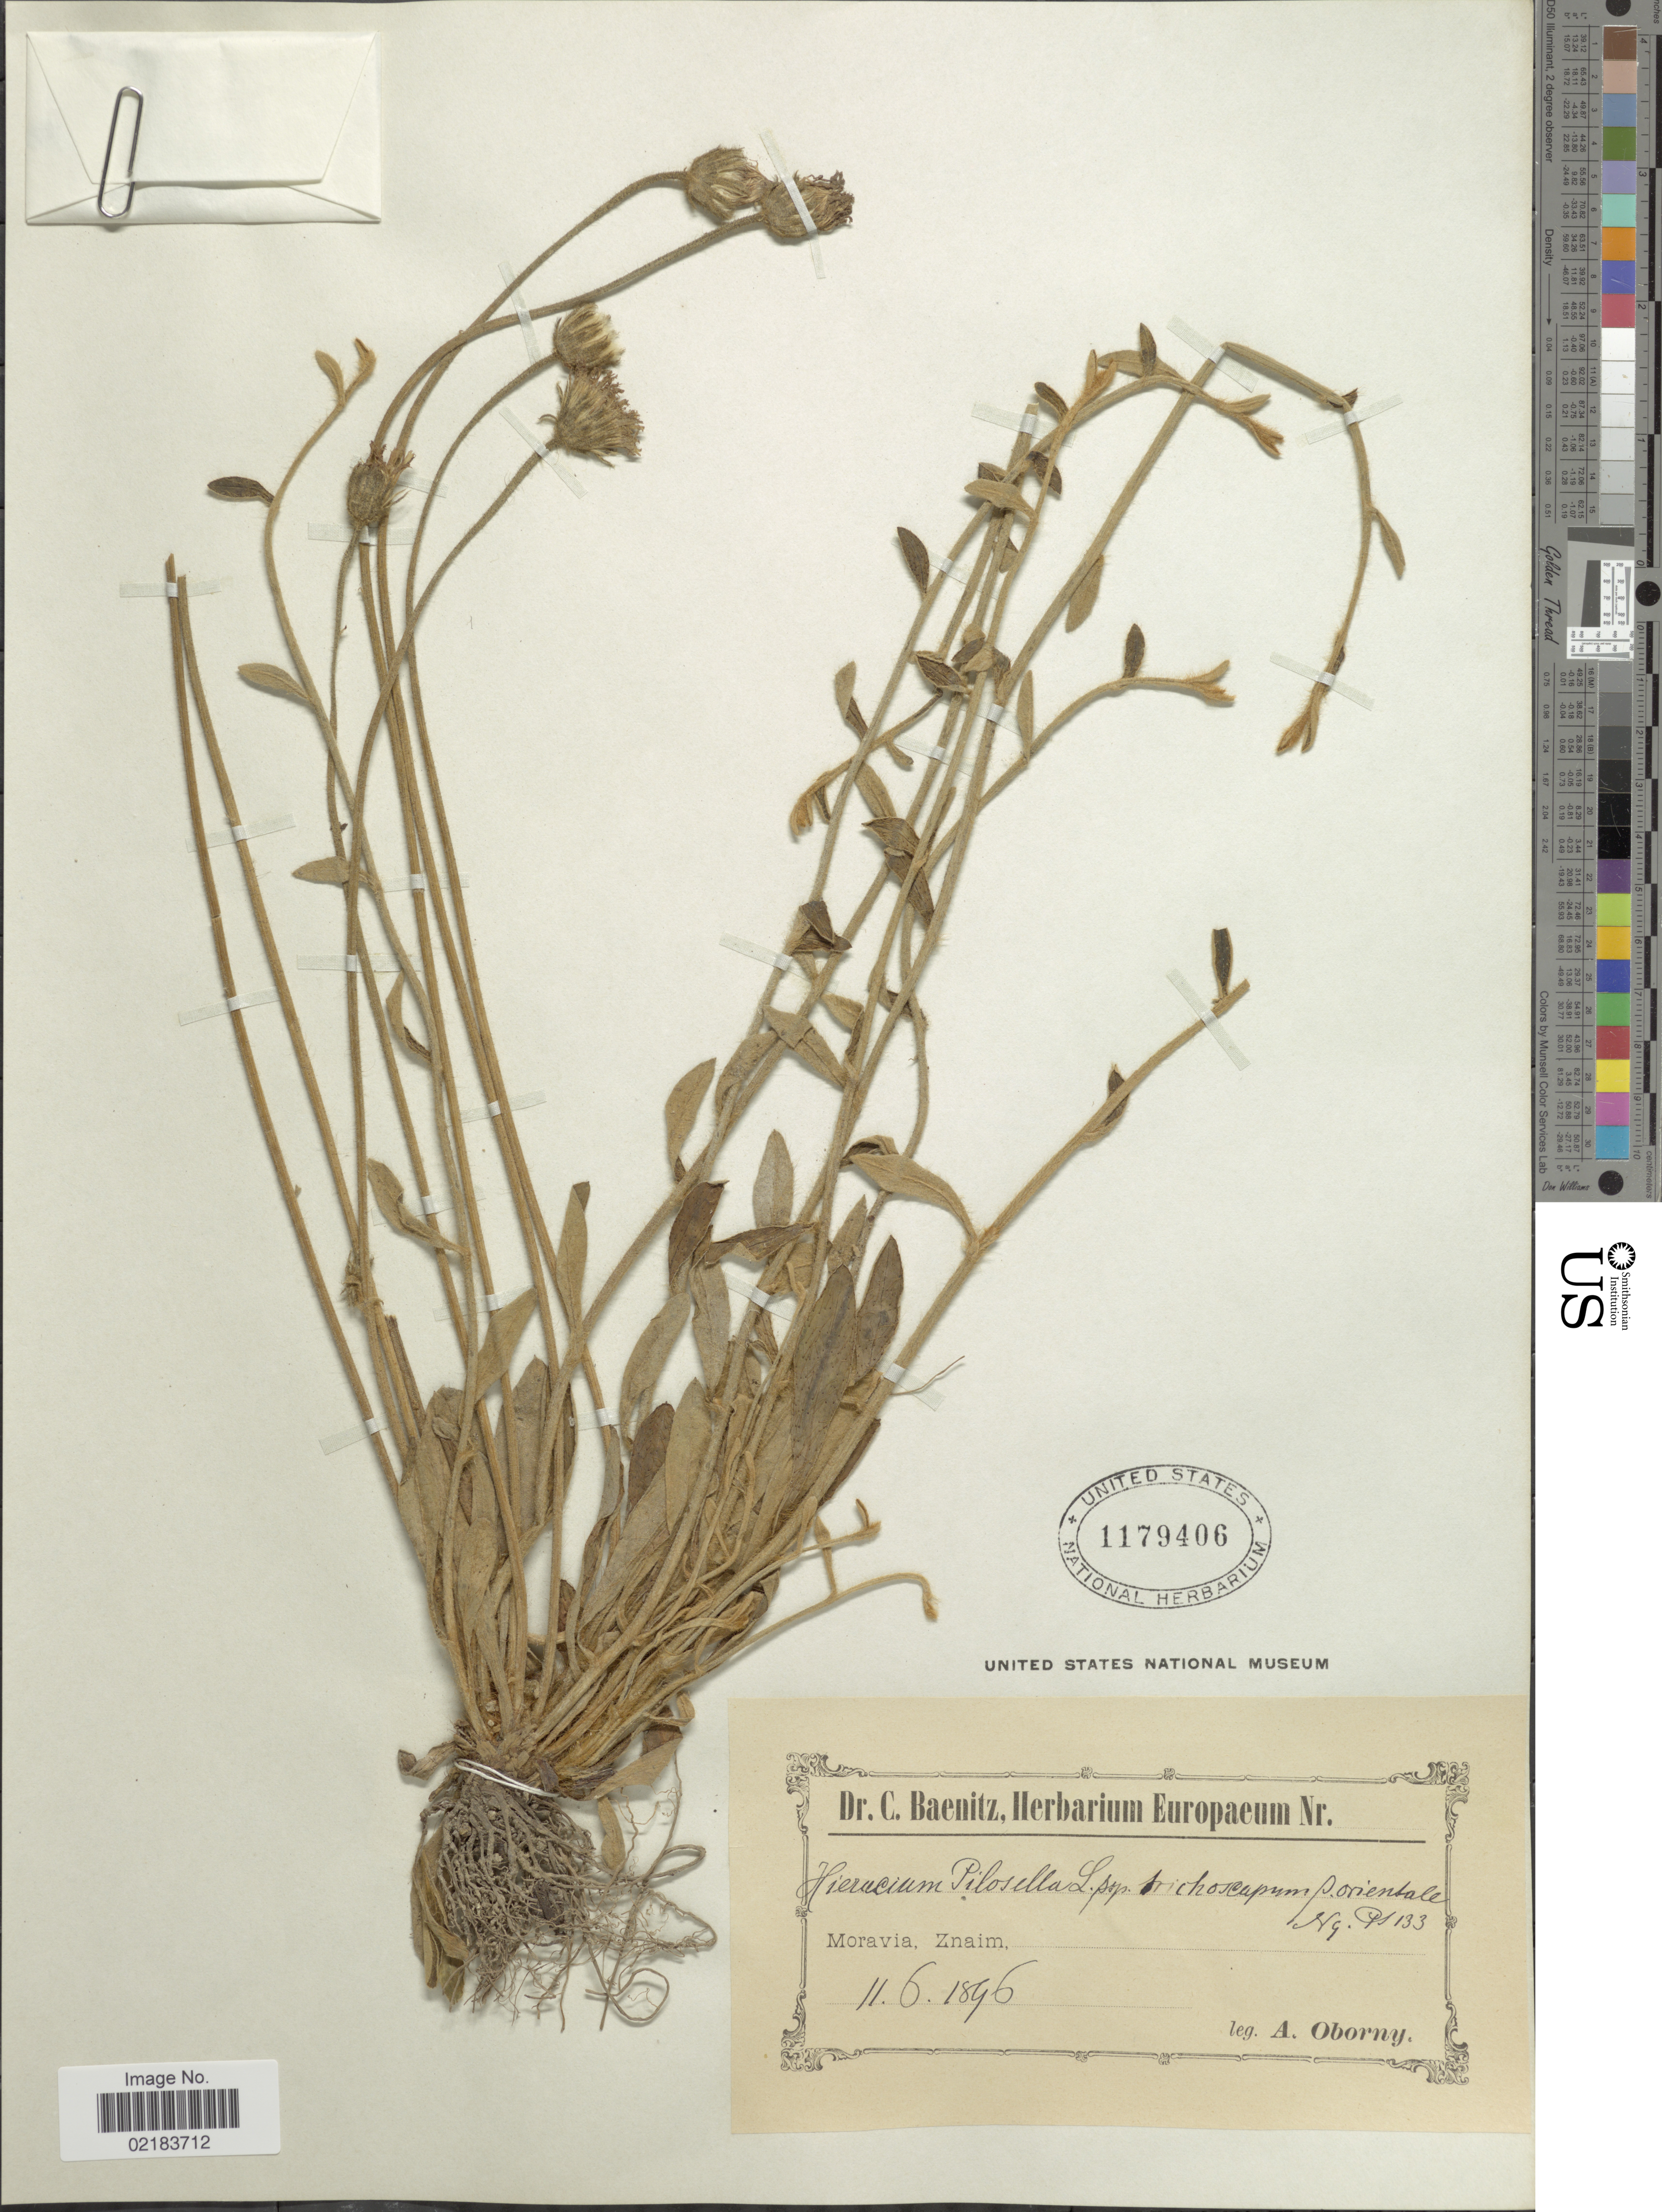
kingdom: Plantae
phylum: Tracheophyta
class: Magnoliopsida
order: Asterales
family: Asteraceae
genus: Pilosella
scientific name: Pilosella officinarum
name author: Vaill.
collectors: A. Oborny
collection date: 1896-06-11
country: Czechia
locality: Moravia. Znaim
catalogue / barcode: US 1179406